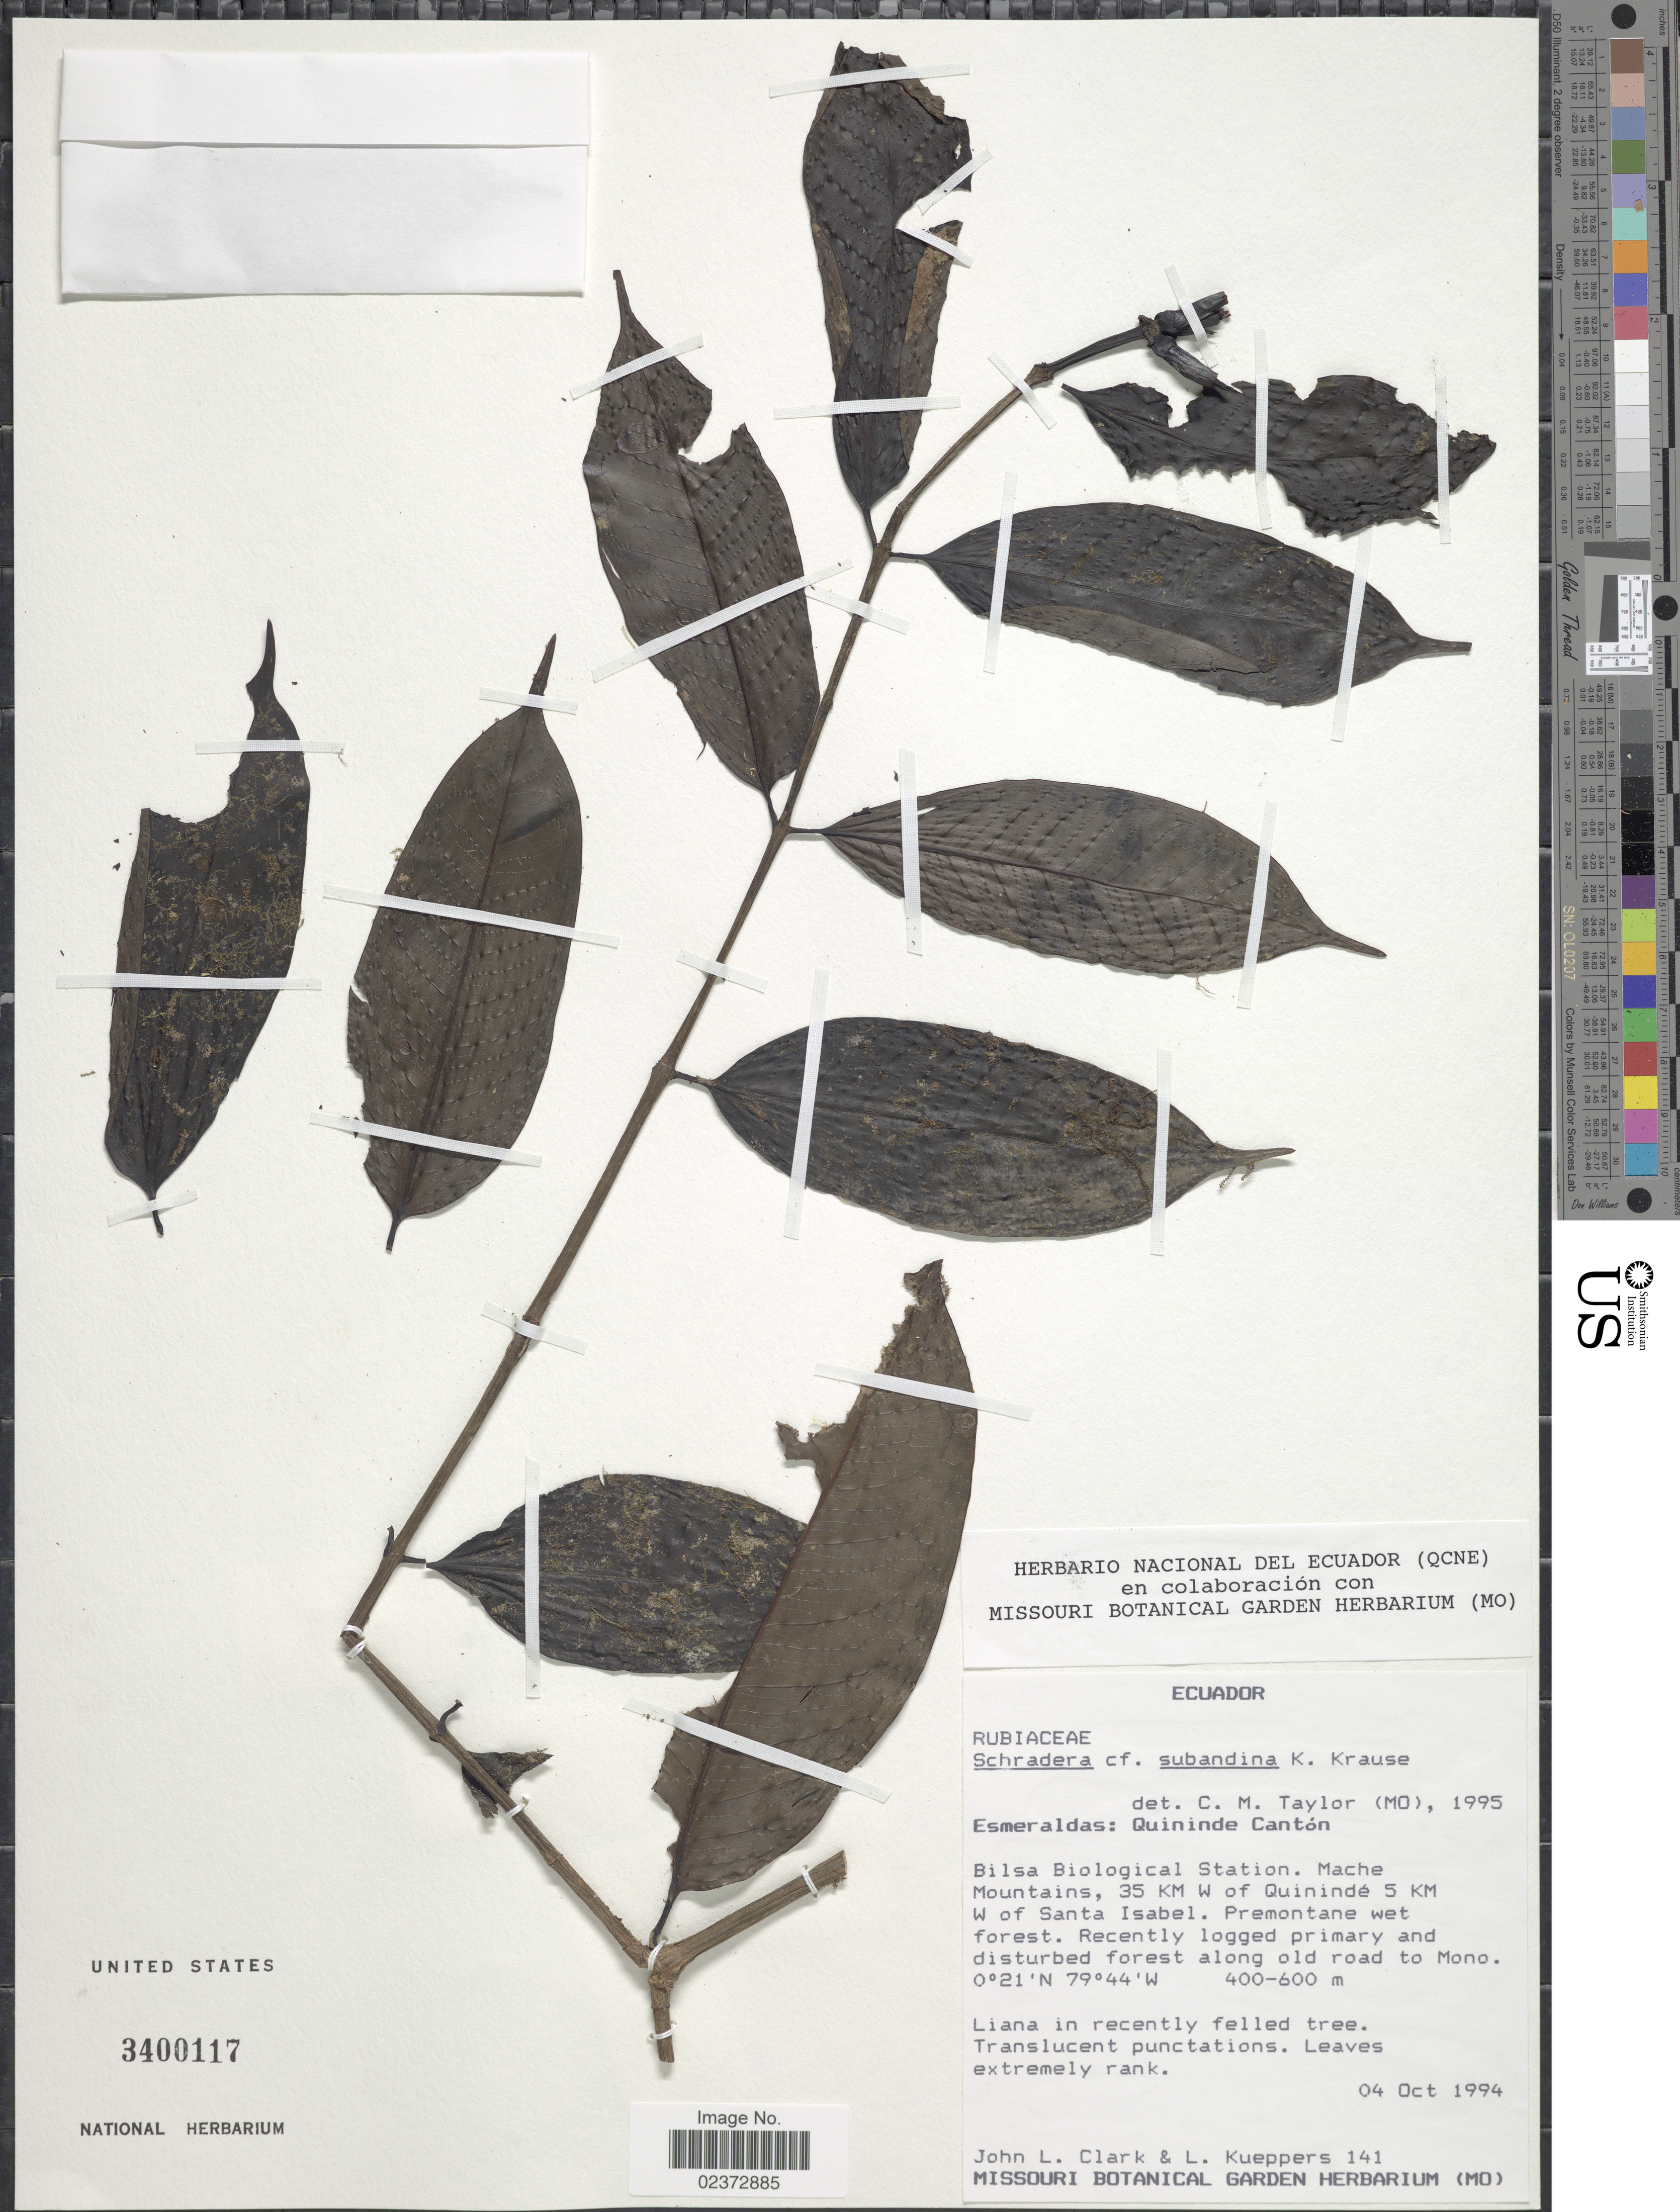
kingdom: Plantae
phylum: Tracheophyta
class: Magnoliopsida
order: Gentianales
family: Rubiaceae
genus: Schradera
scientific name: Schradera subandina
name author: K. Krause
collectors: J. L. Clark & L. Kueppers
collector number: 141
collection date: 1994-10-04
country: Ecuador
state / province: Esmeraldas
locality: Quininde Cantón, Bilsa Biological Station. Mache Mountains, 35 Km W of Uinindé, 5 Km W of Santa Isabel. Premontane Wet Forest. Recently logged primary and disturbed forest along old road to Mono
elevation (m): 400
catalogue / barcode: US 3400117